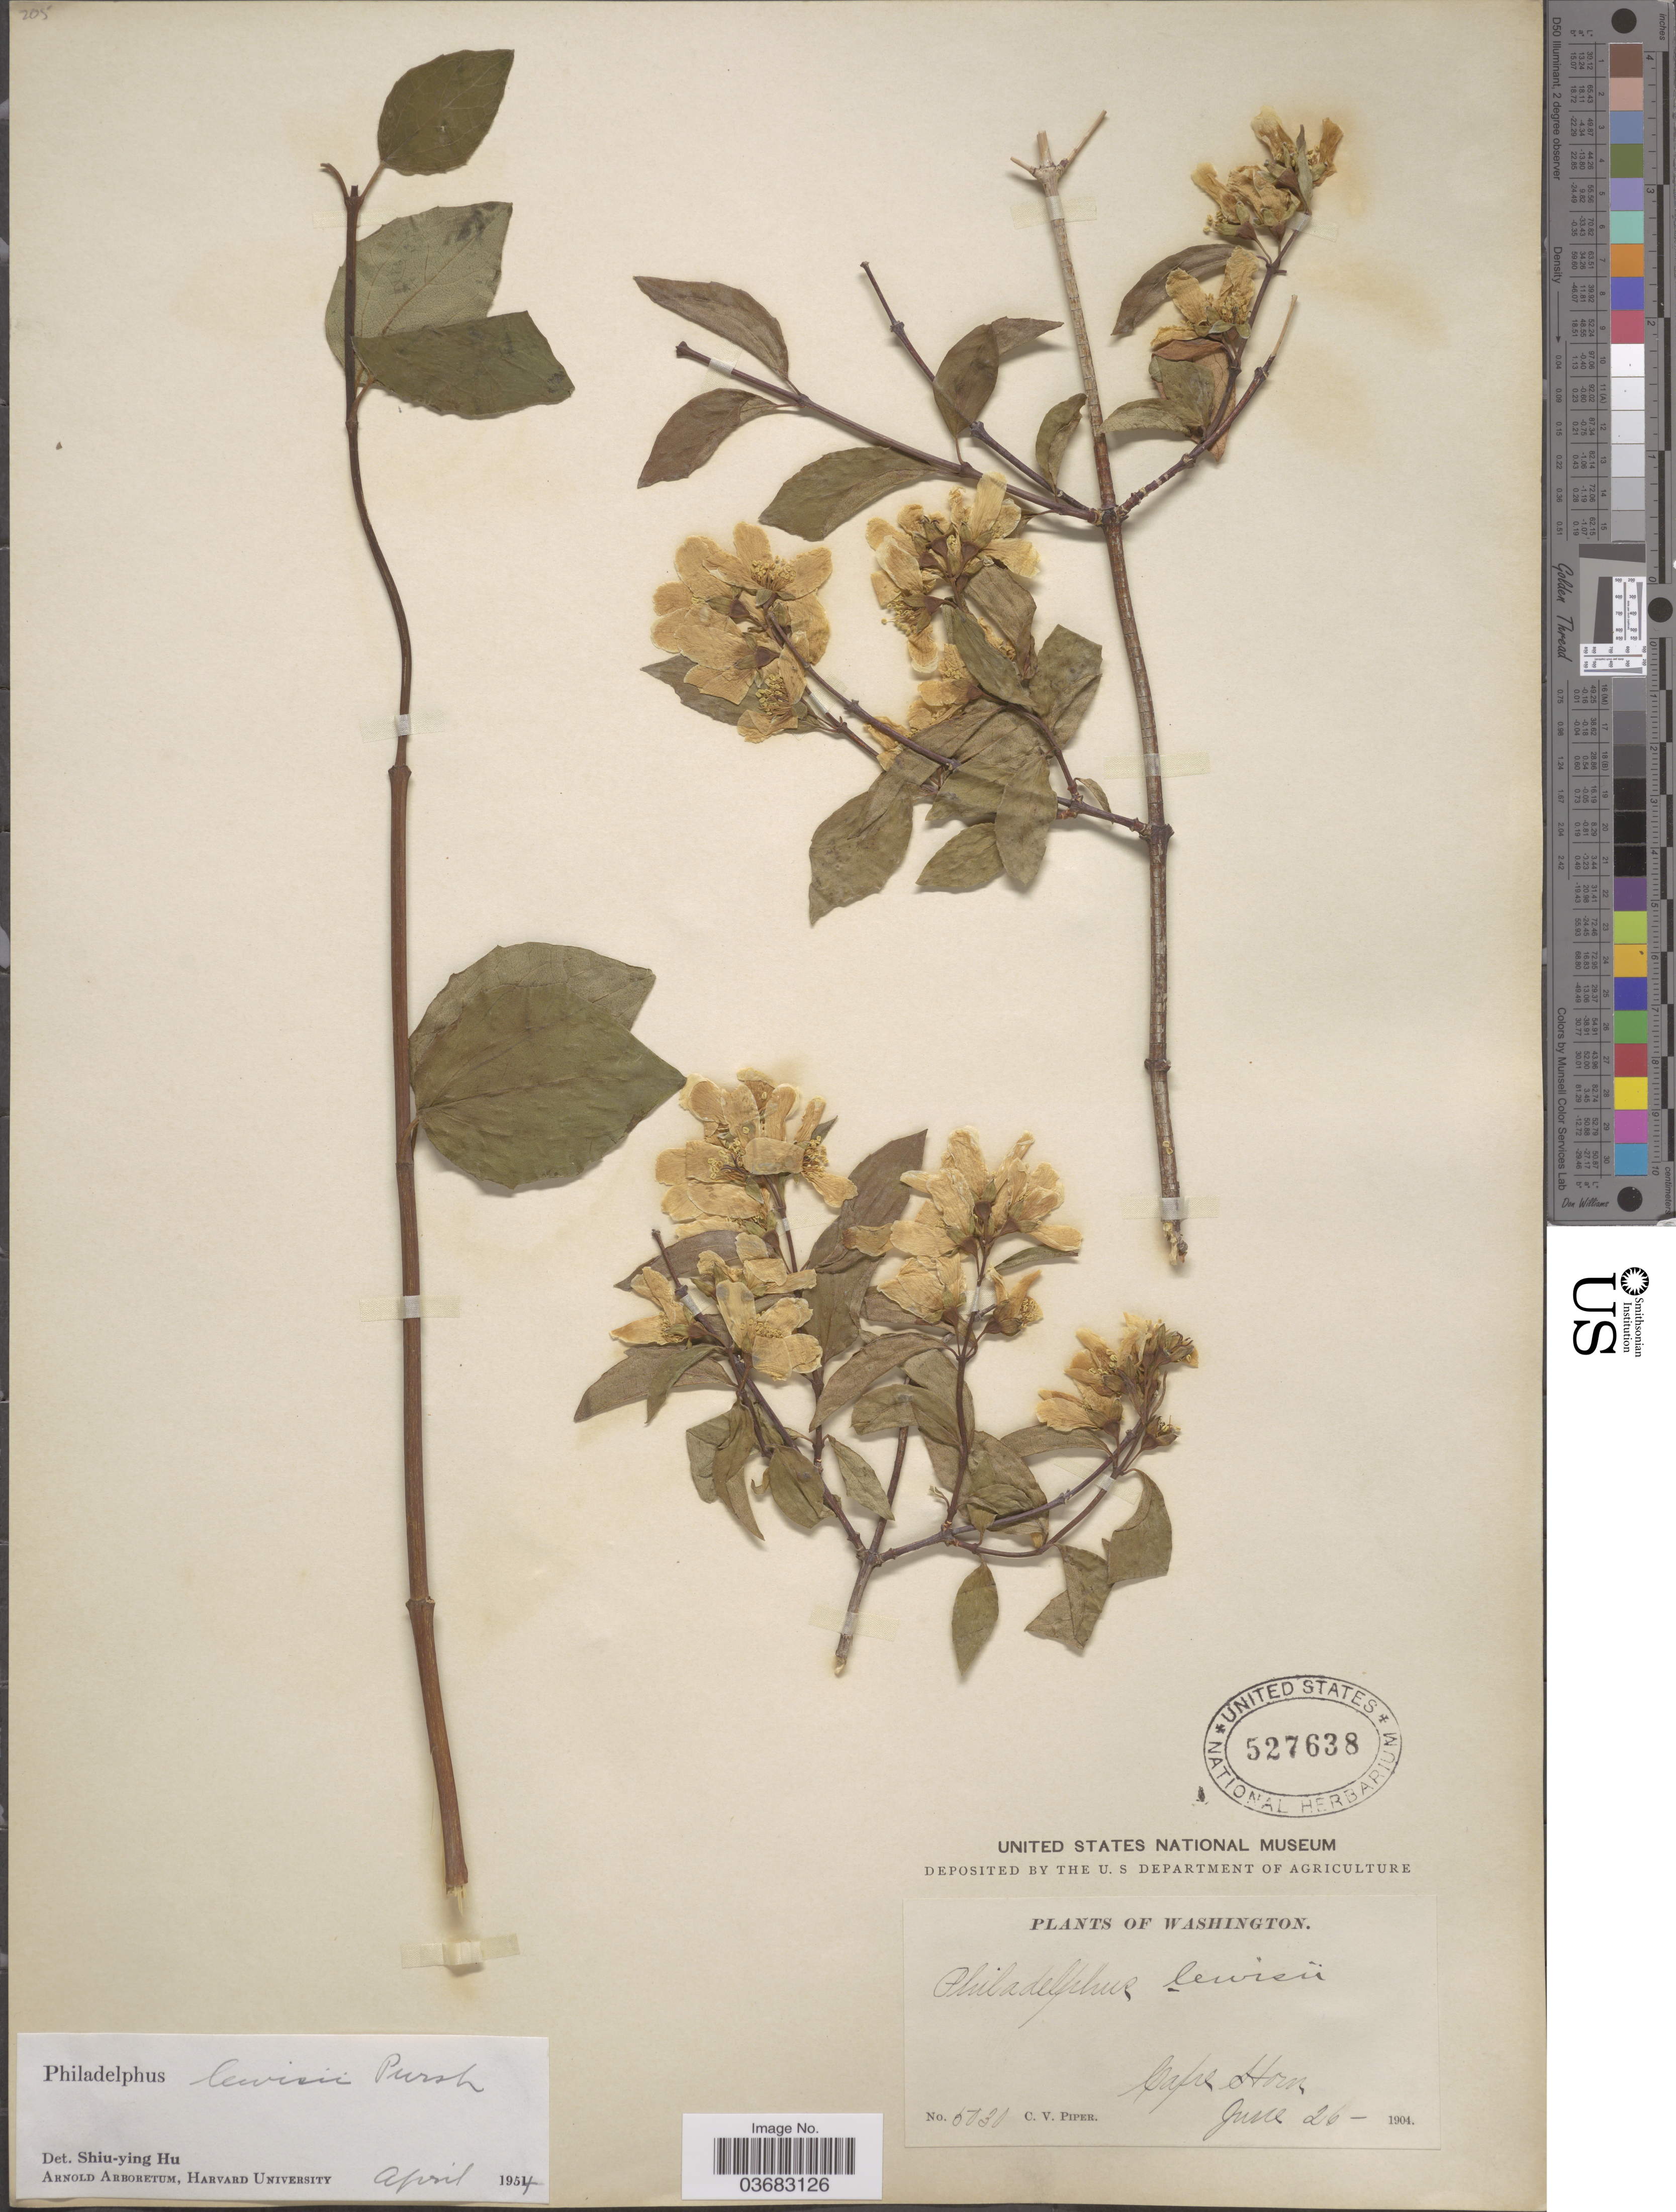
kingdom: Plantae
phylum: Tracheophyta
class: Magnoliopsida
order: Cornales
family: Hydrangeaceae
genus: Philadelphus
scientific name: Philadelphus lewisii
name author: Pursh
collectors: C. V. Piper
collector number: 5030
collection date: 1904-06-26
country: United States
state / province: Washington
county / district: Skamania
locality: Cape Horn.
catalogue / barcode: US 527638